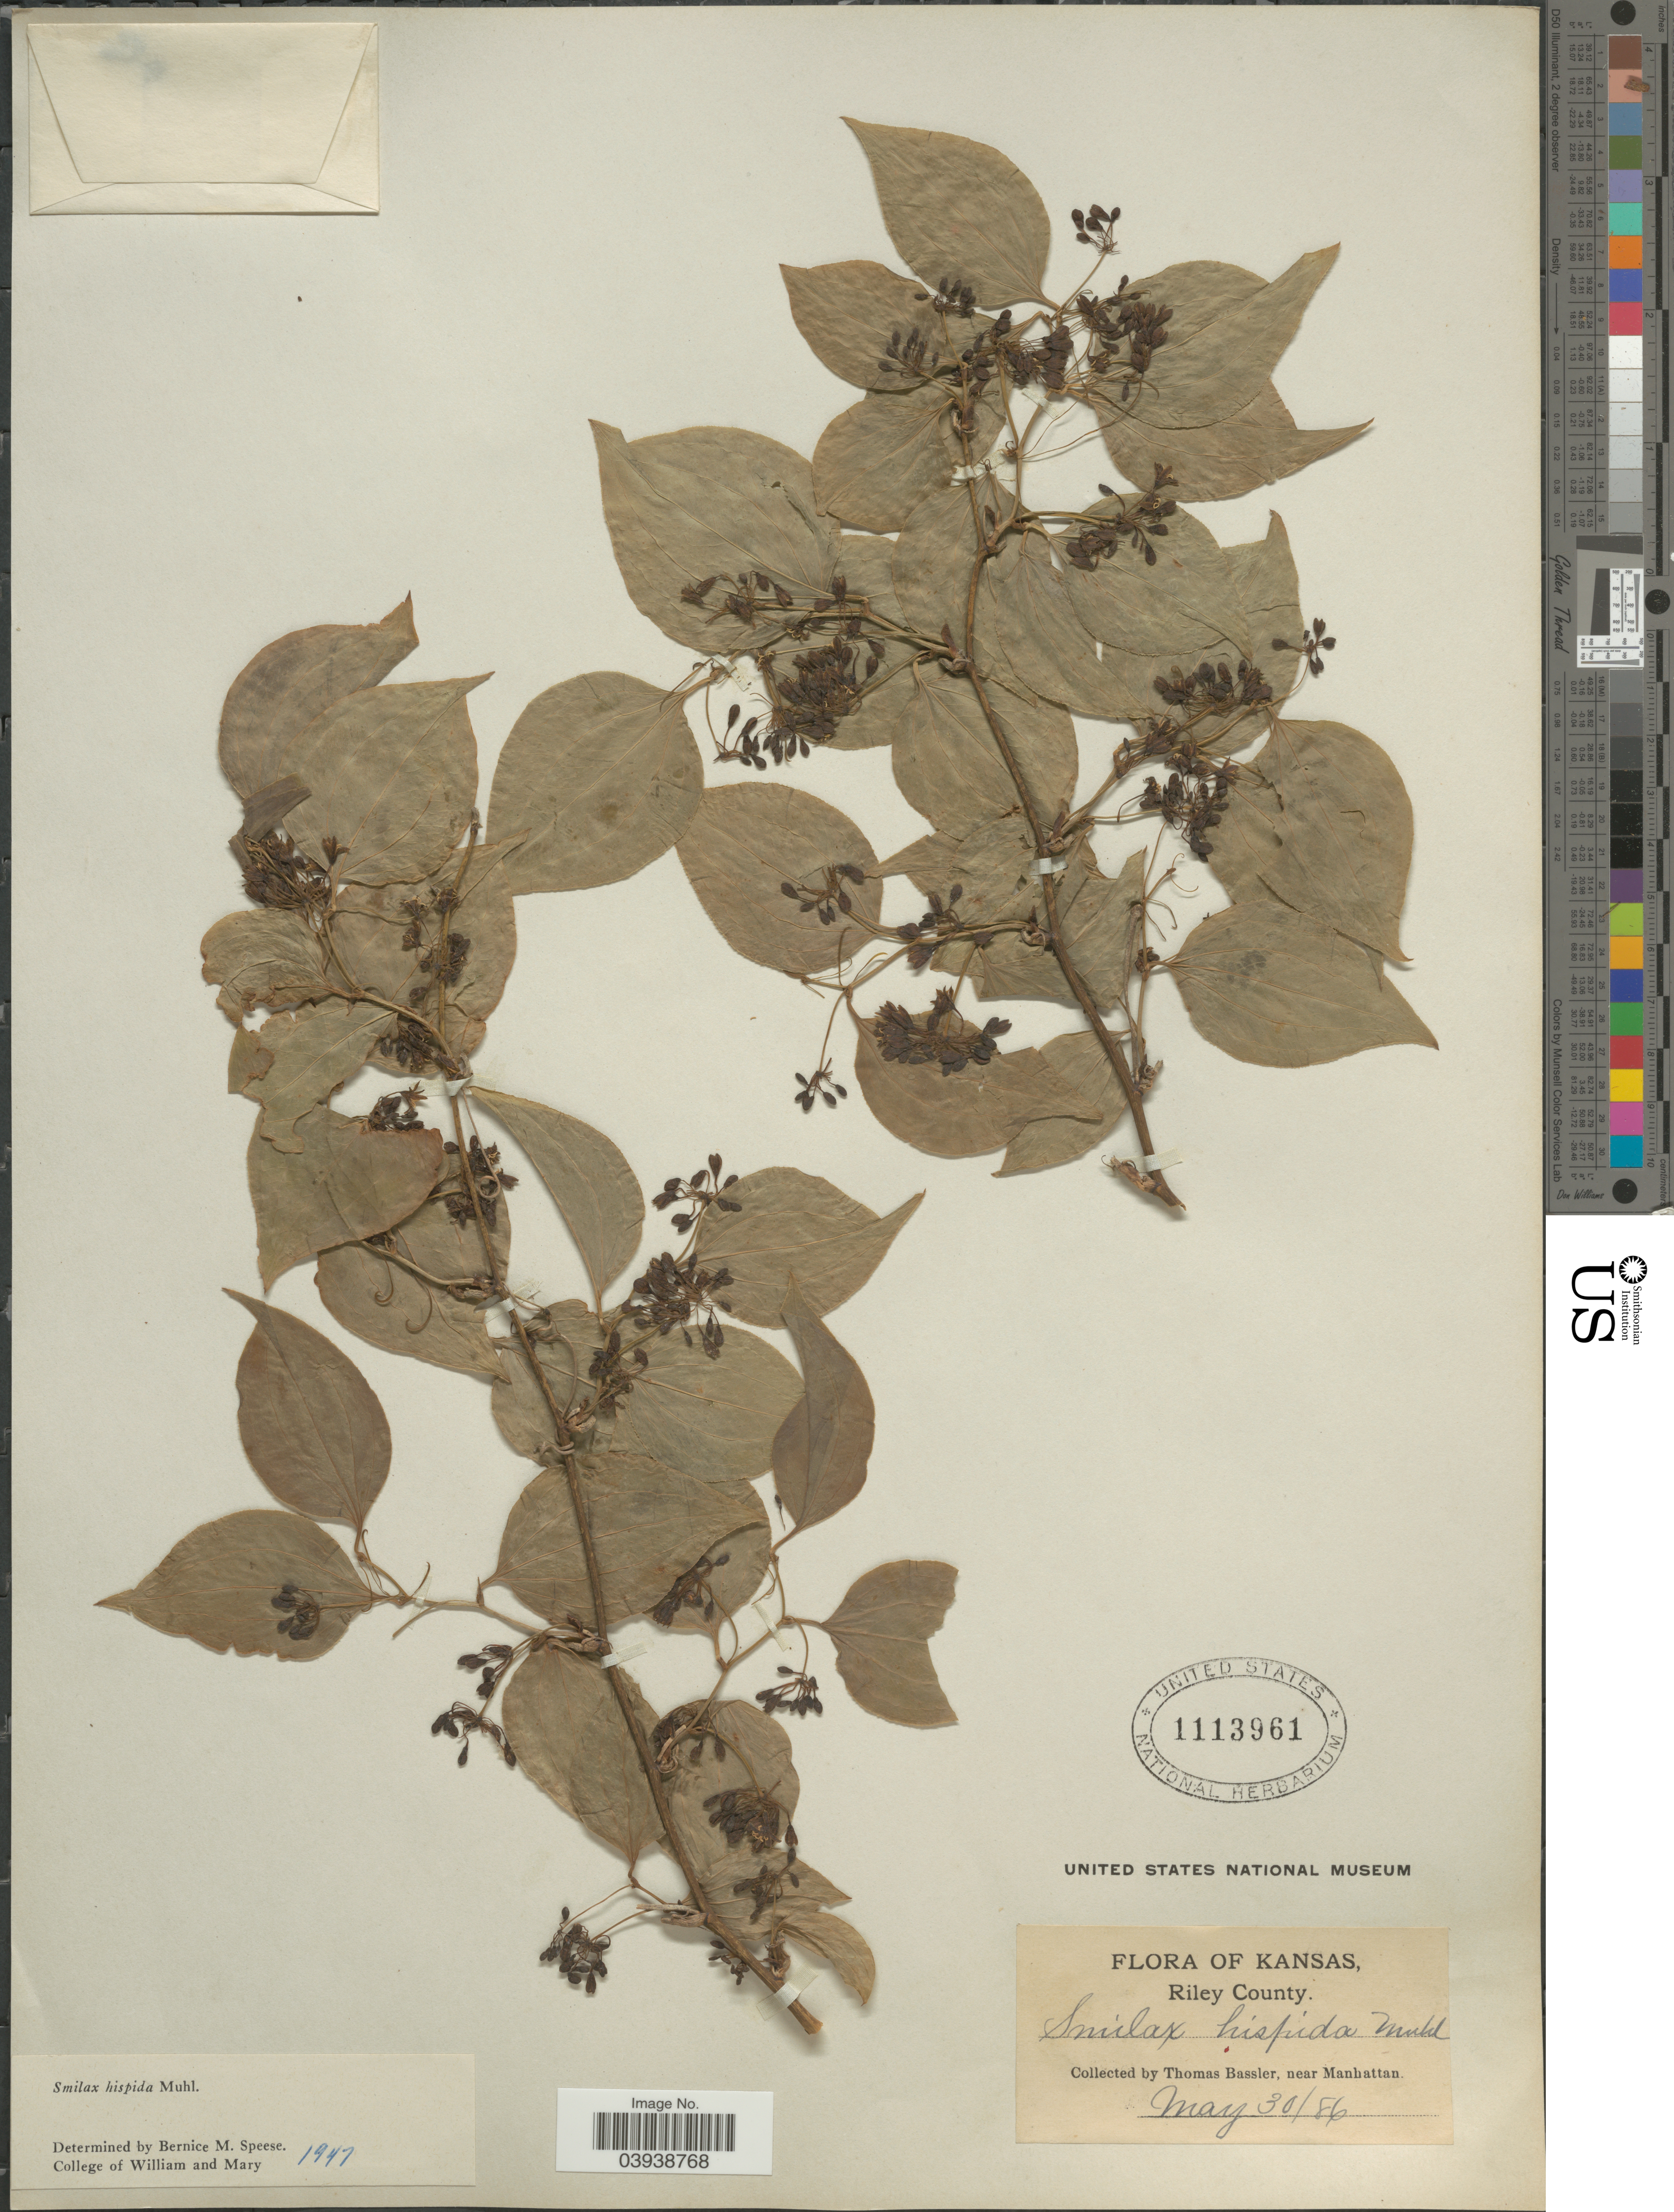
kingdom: Plantae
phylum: Tracheophyta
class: Liliopsida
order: Liliales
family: Smilacaceae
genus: Smilax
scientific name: Smilax hispida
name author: Raf.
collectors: T. Bassler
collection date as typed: Transcribed d/m/y: 30/5/86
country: United States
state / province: Kansas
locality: Riley County. Near Manhattan.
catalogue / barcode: US 1113961